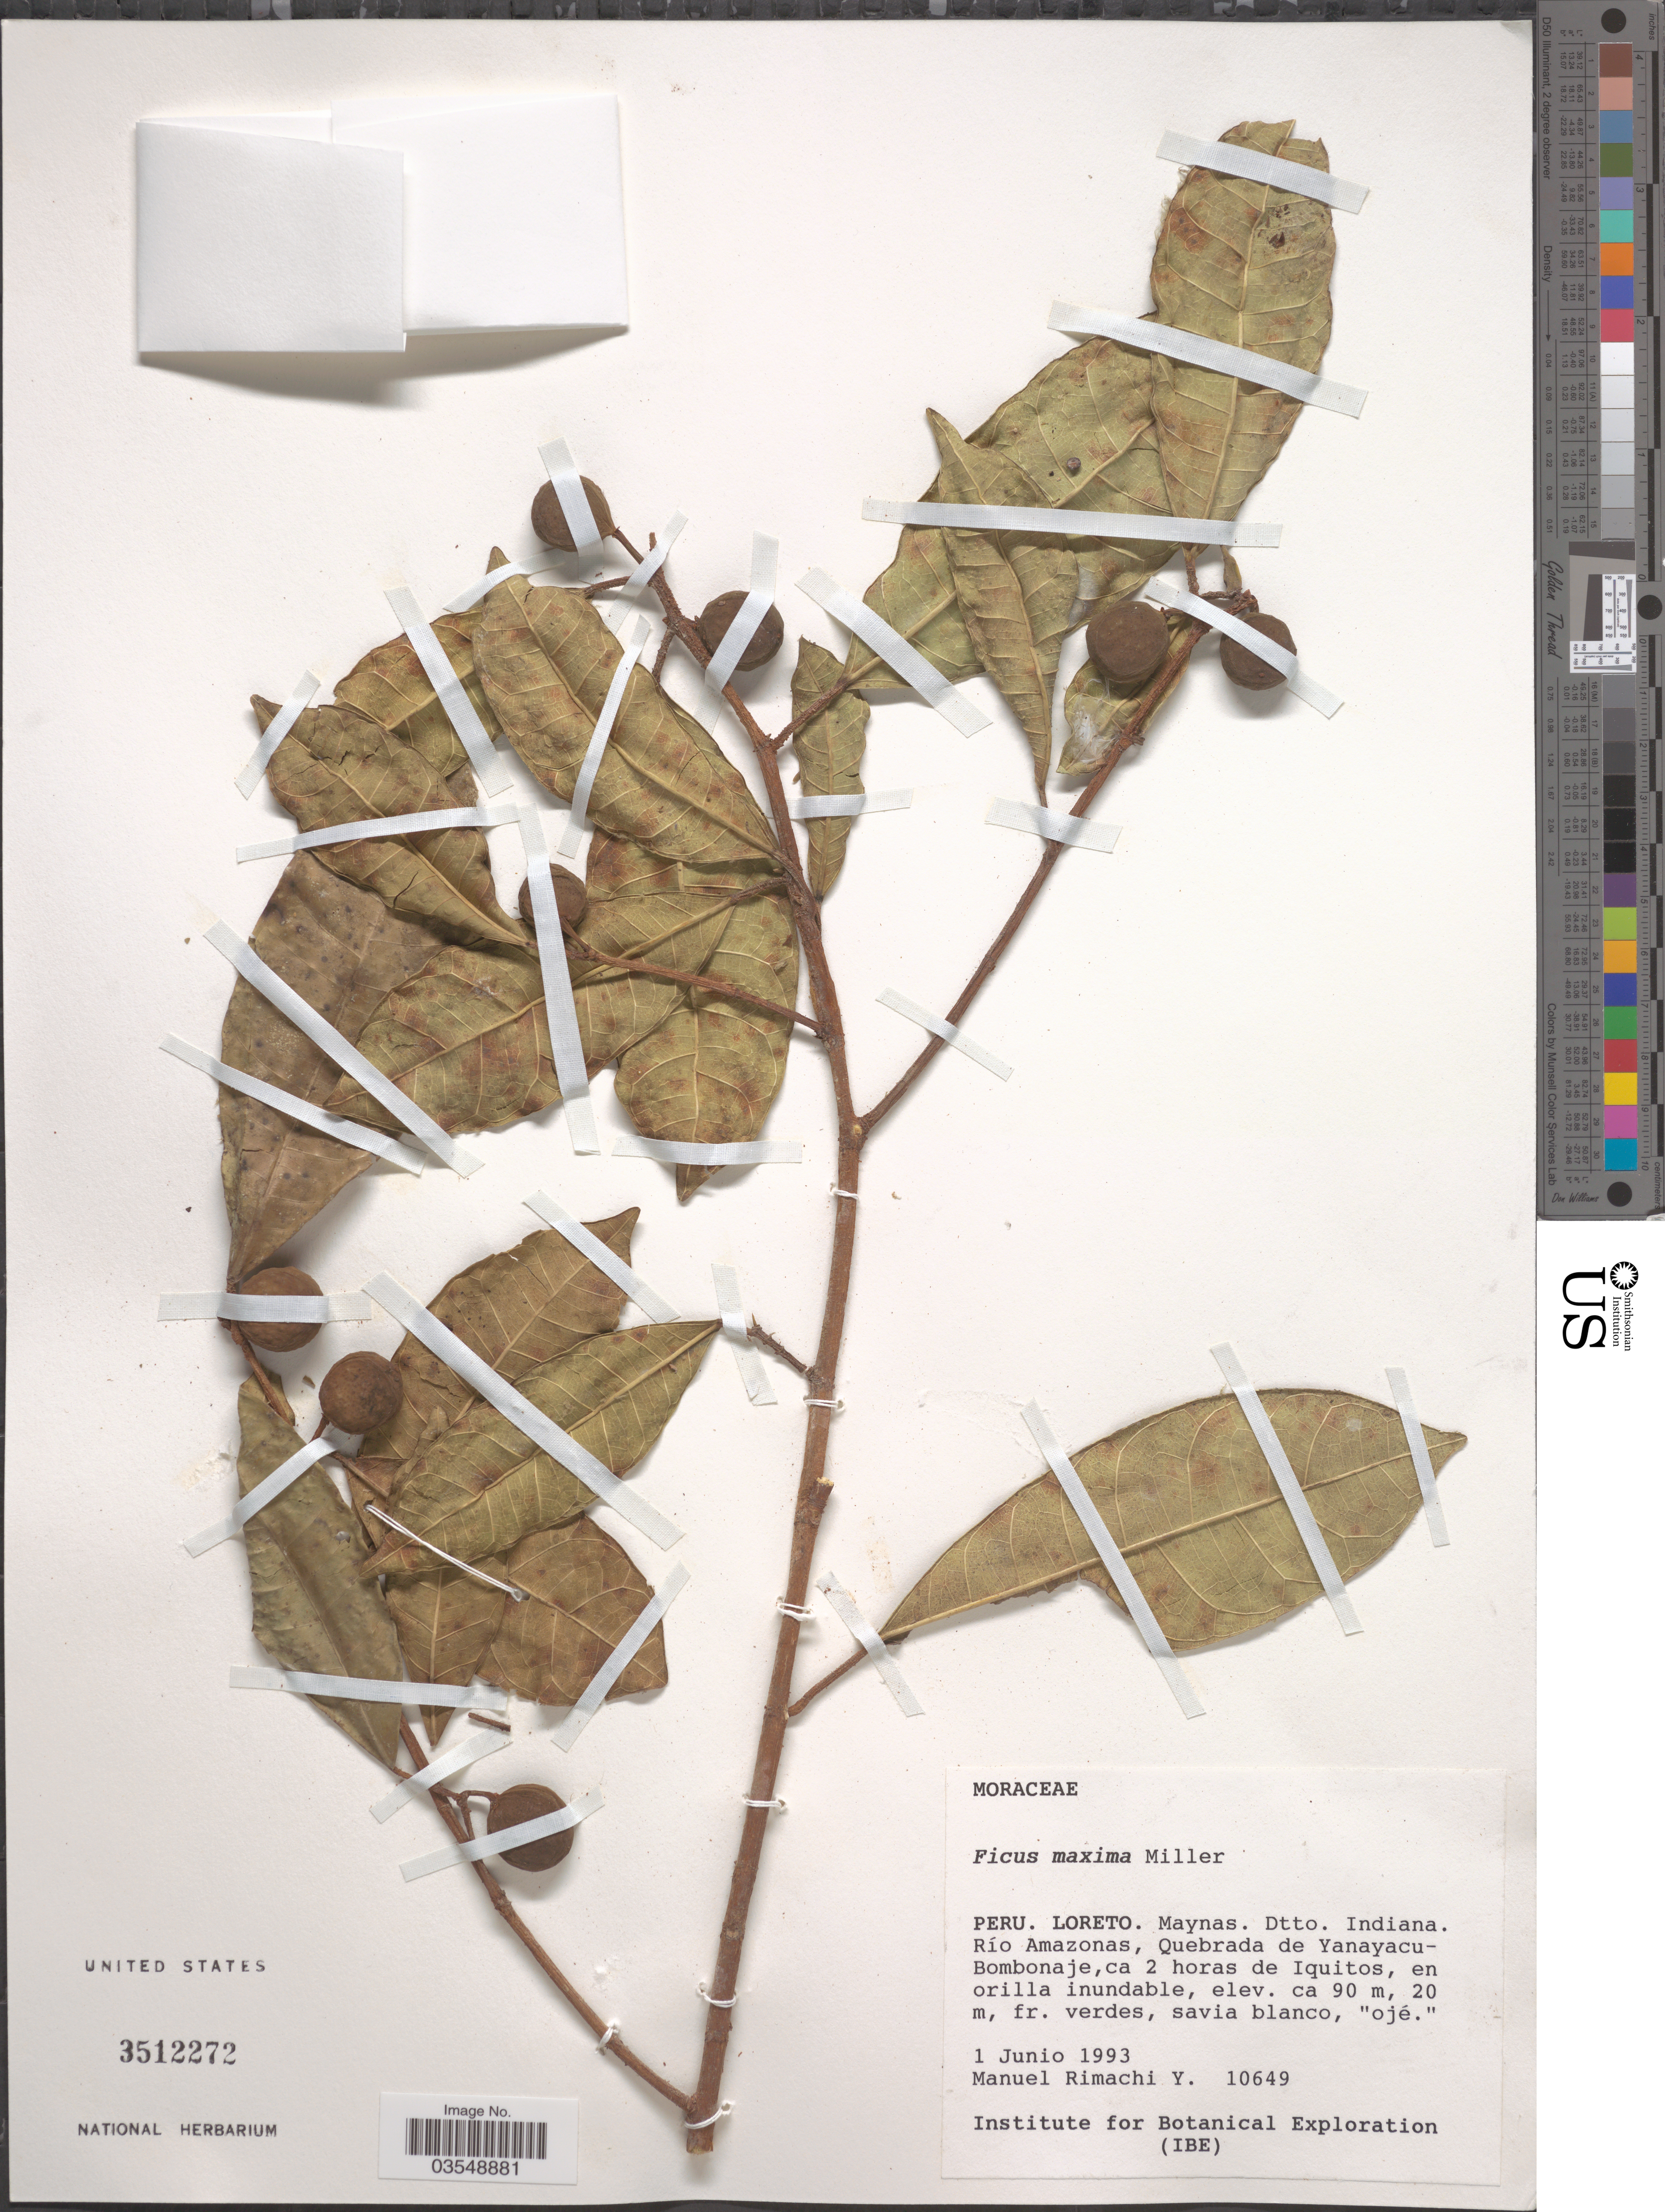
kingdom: Plantae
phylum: Tracheophyta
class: Magnoliopsida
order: Rosales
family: Moraceae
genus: Ficus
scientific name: Ficus radula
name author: Humb. & Bonpl. ex Willd.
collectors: M. Rimachi Y.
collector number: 10649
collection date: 1993-06-01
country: Peru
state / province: Loreto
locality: Maynas. Dtto. Indiana. Río Amazonas, Quebrada de Yanayacu-Bombonaje, ca 2 horas de Iquitos, en orilla inundable.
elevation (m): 90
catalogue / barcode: US 3512272